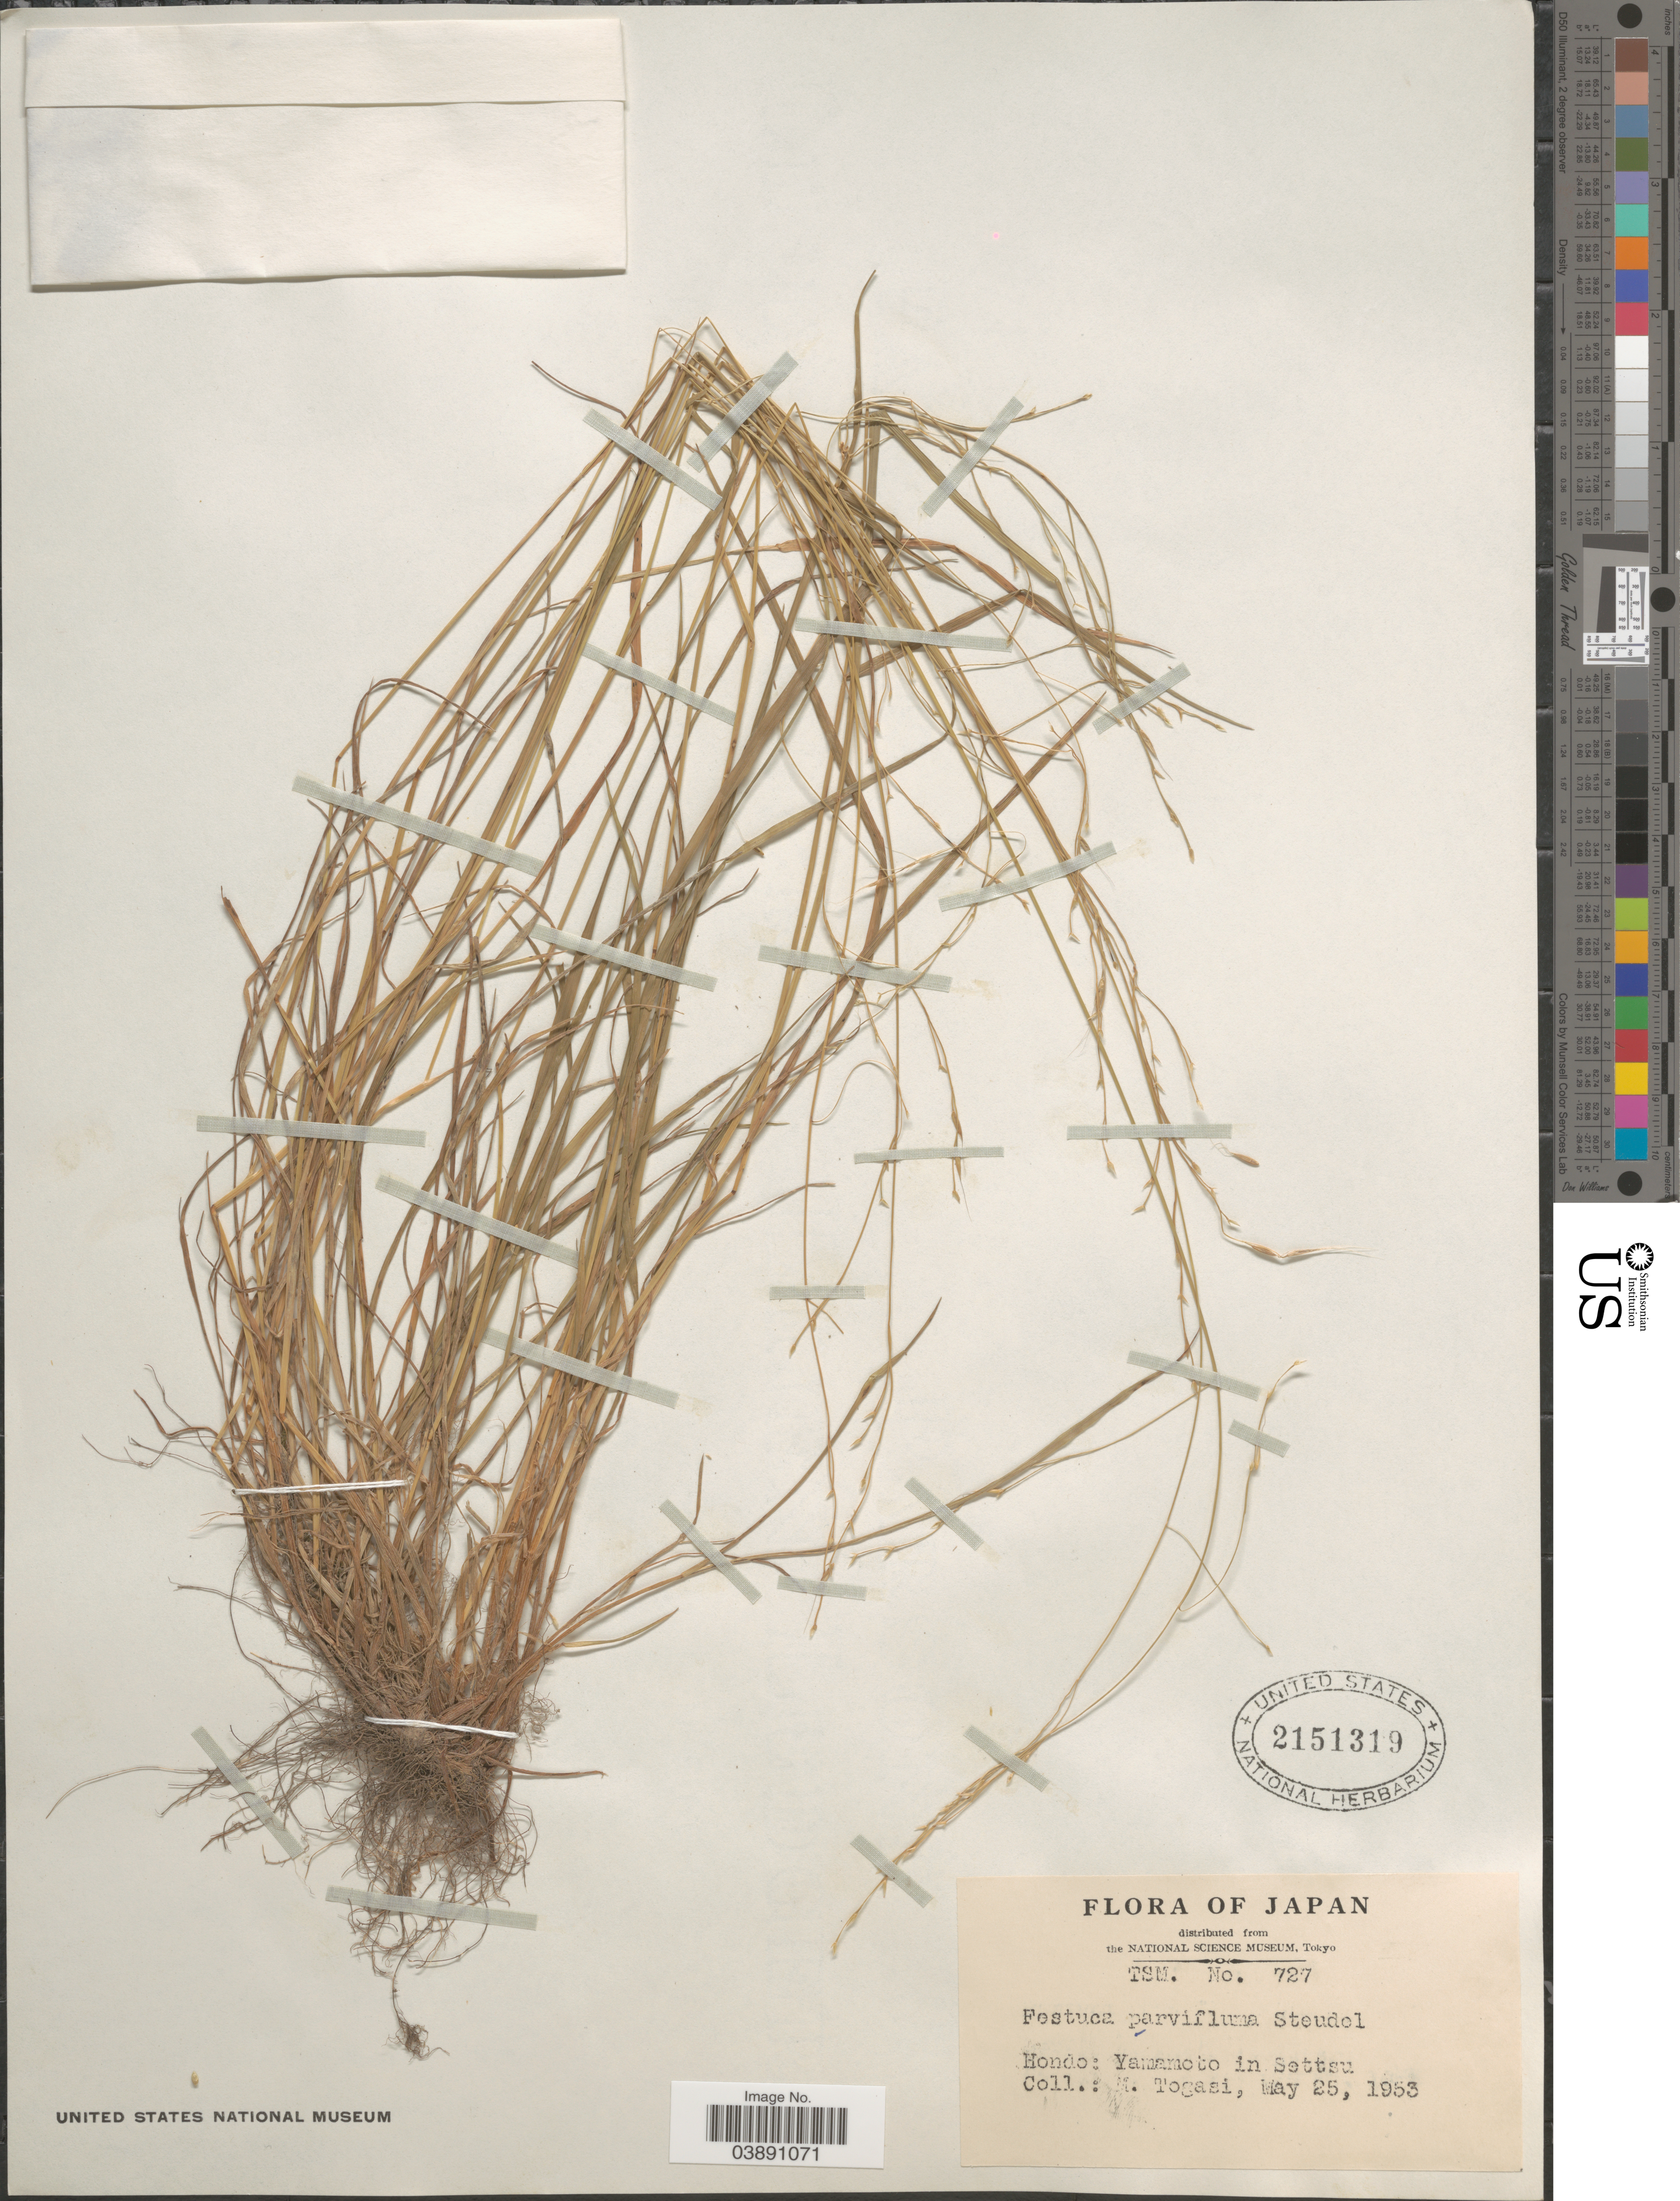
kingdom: Plantae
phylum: Tracheophyta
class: Liliopsida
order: Poales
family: Poaceae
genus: Festuca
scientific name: Festuca parvigluma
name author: Steud.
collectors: M. Togasi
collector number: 727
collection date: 1953-05-25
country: Japan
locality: Hondo: Yamamoto in Settsu.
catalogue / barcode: US 2151319